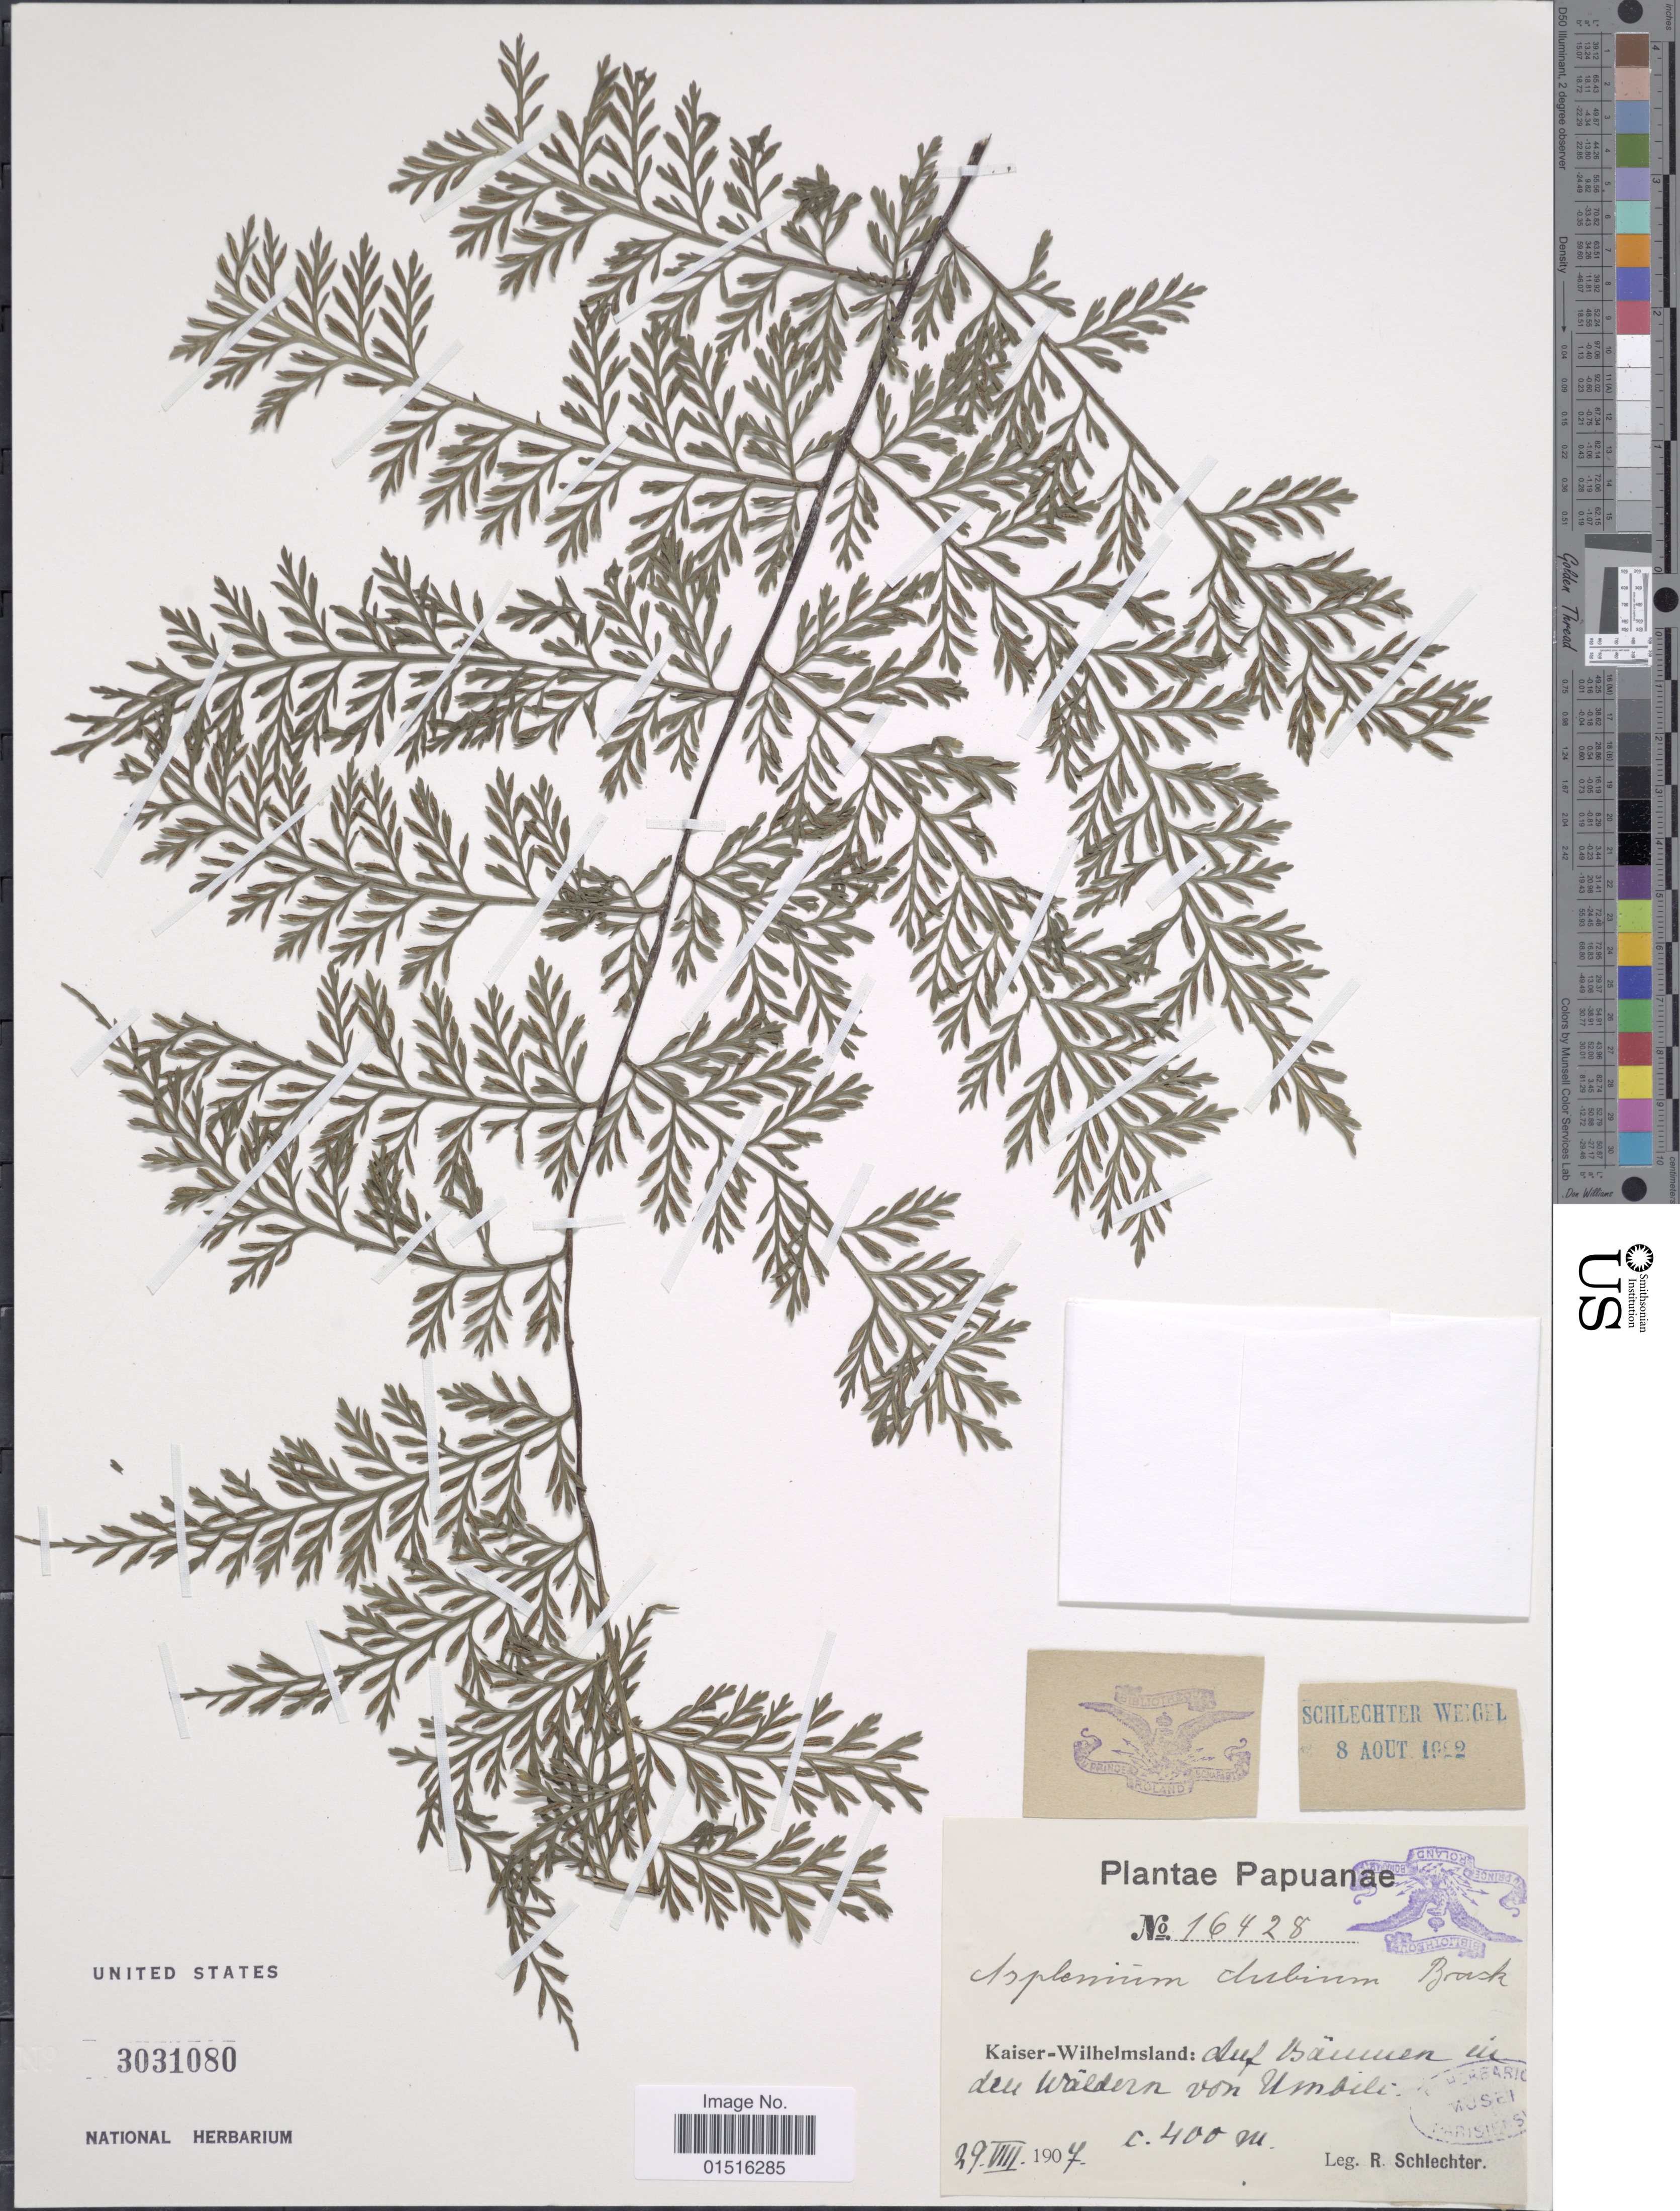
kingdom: Plantae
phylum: Tracheophyta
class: Polypodiopsida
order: Polypodiales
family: Aspleniaceae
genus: Asplenium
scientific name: Asplenium dubium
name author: Brack. in Wilkes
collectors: F. R. R. Schlechter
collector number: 16428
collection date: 1907-08-29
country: Papua New Guinea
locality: Kaiser- Wilhelmsland: Auf Bäumen in den Wäldern von Umbili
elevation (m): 400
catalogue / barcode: US 3031080